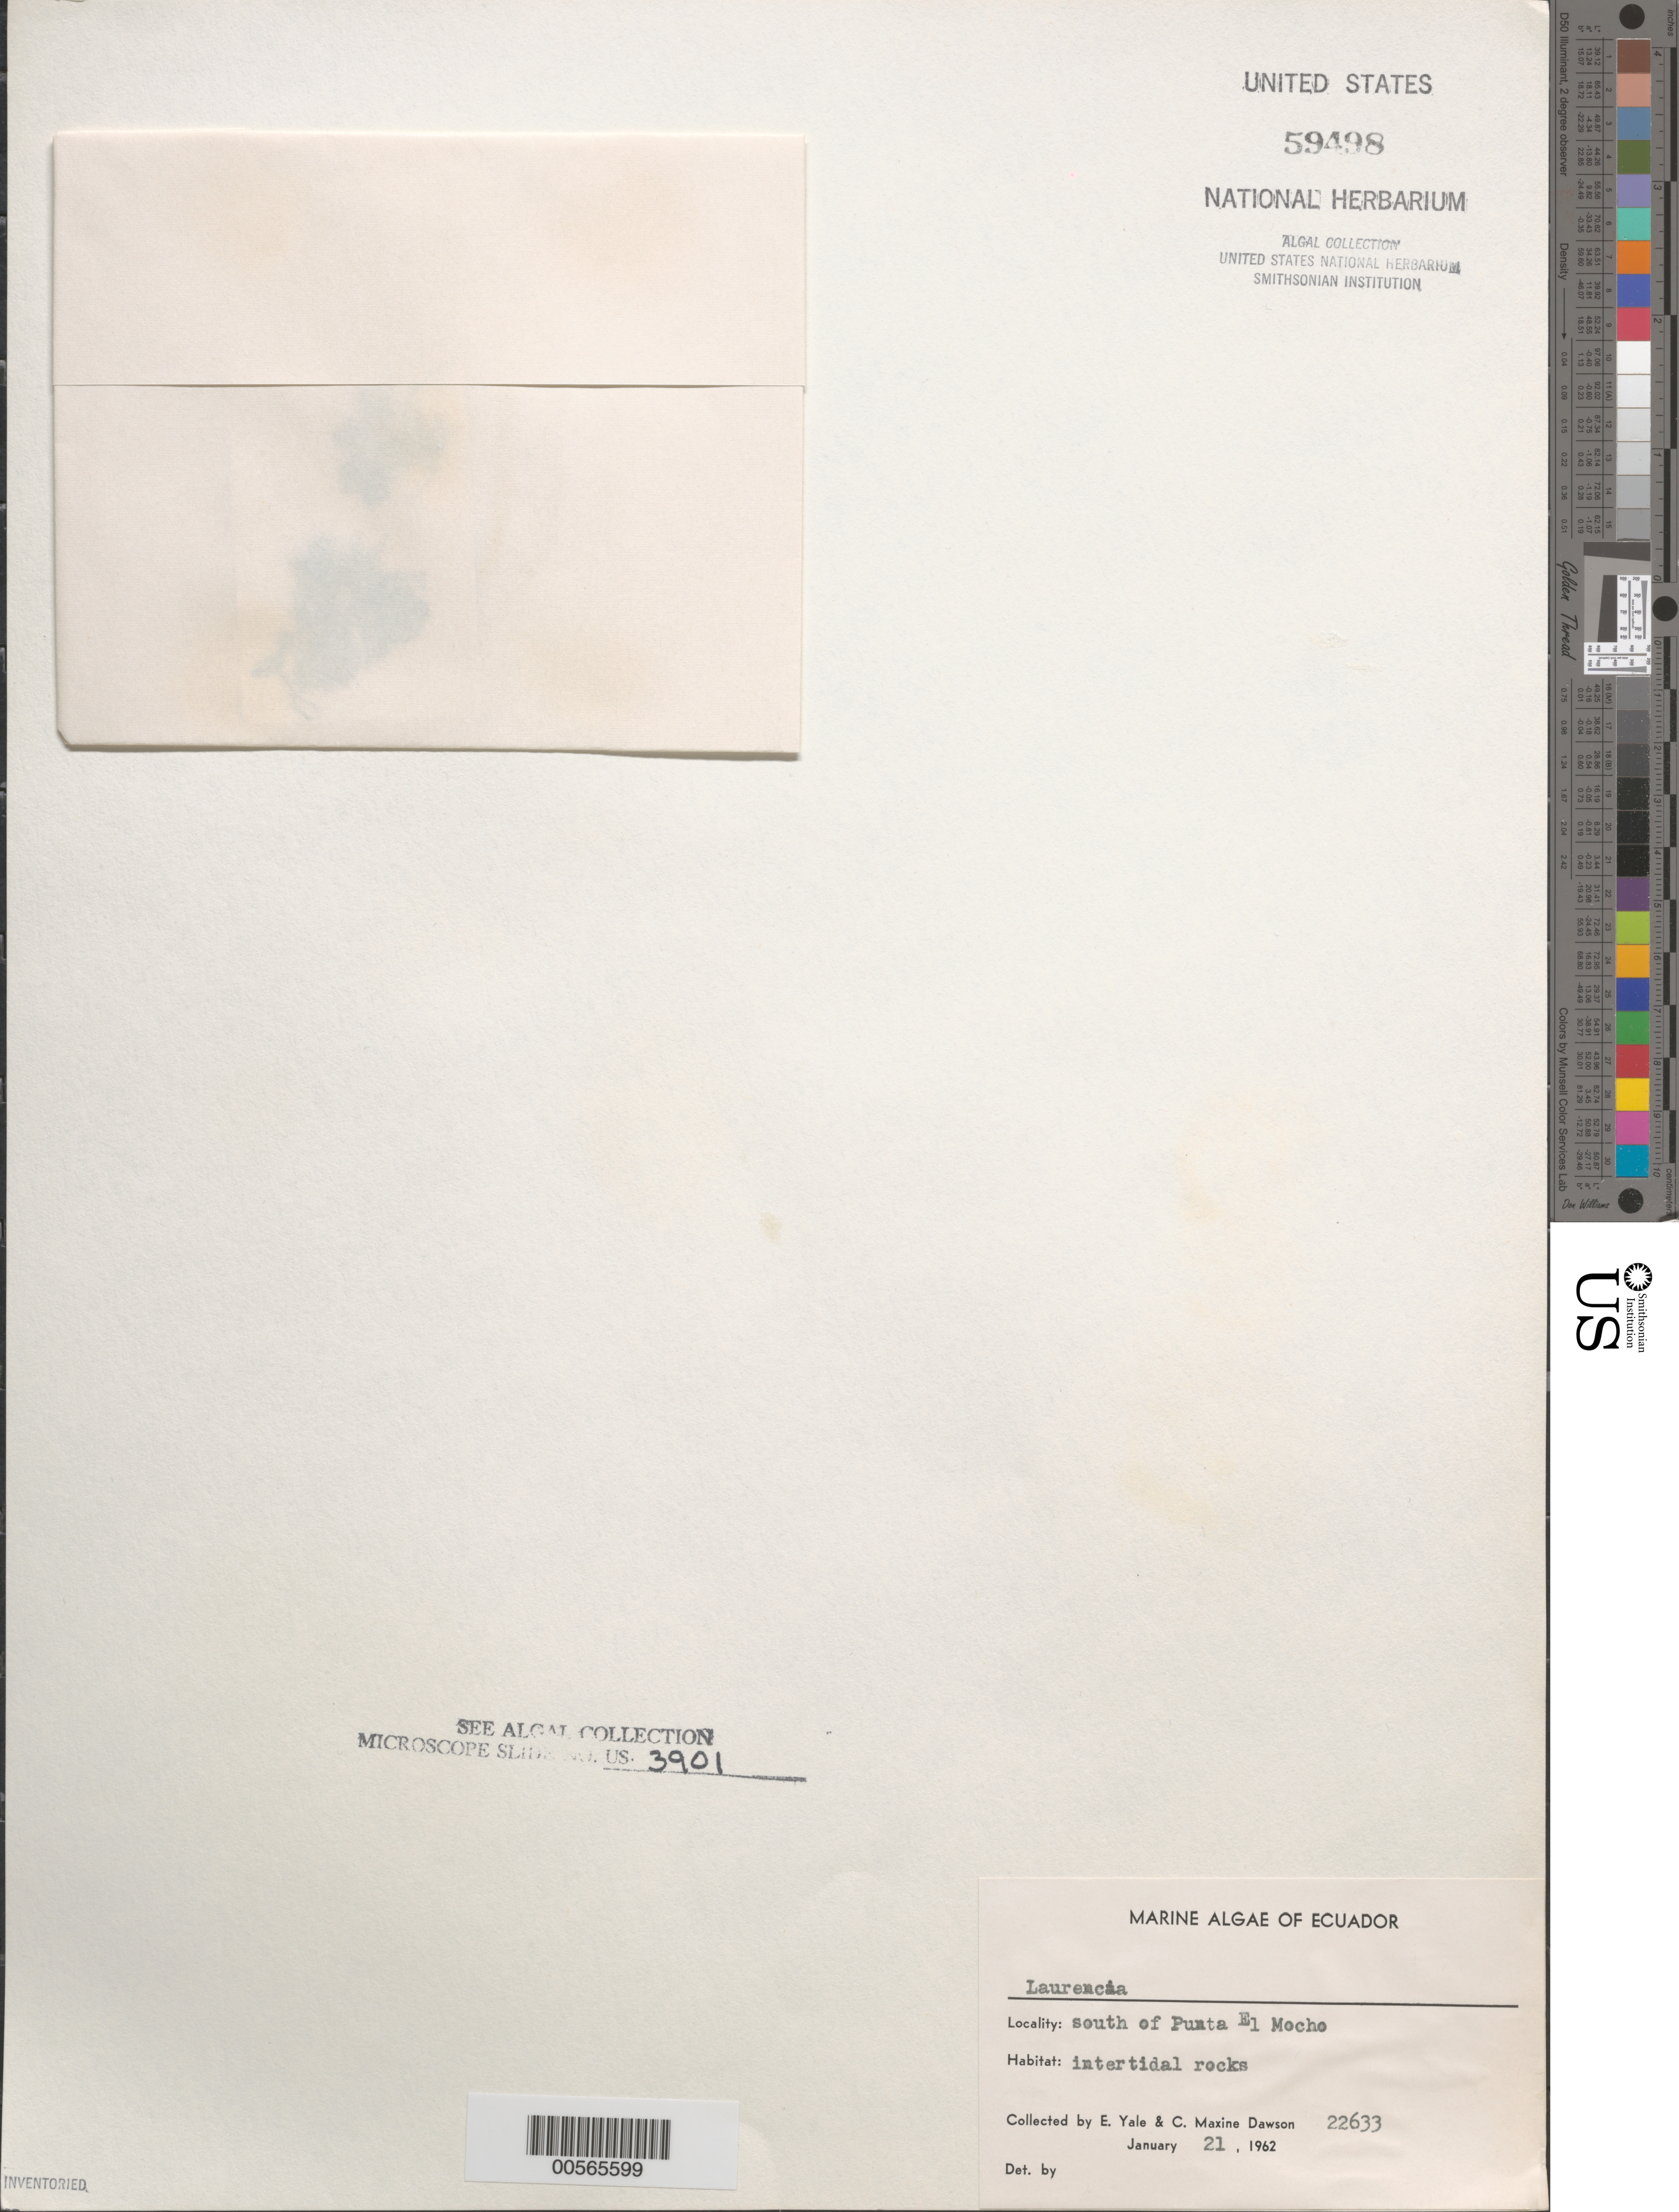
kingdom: Plantae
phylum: Rhodophyta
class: Florideophyceae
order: Ceramiales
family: Rhodomelaceae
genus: Laurencia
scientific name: Laurencia sp.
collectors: E. Y. Dawson & C. M. Dawson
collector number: EYD 22633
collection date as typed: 21 Jan 1962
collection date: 1962-01-21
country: Ecuador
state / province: Guayas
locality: South of Punta el Mocho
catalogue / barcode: US 59498